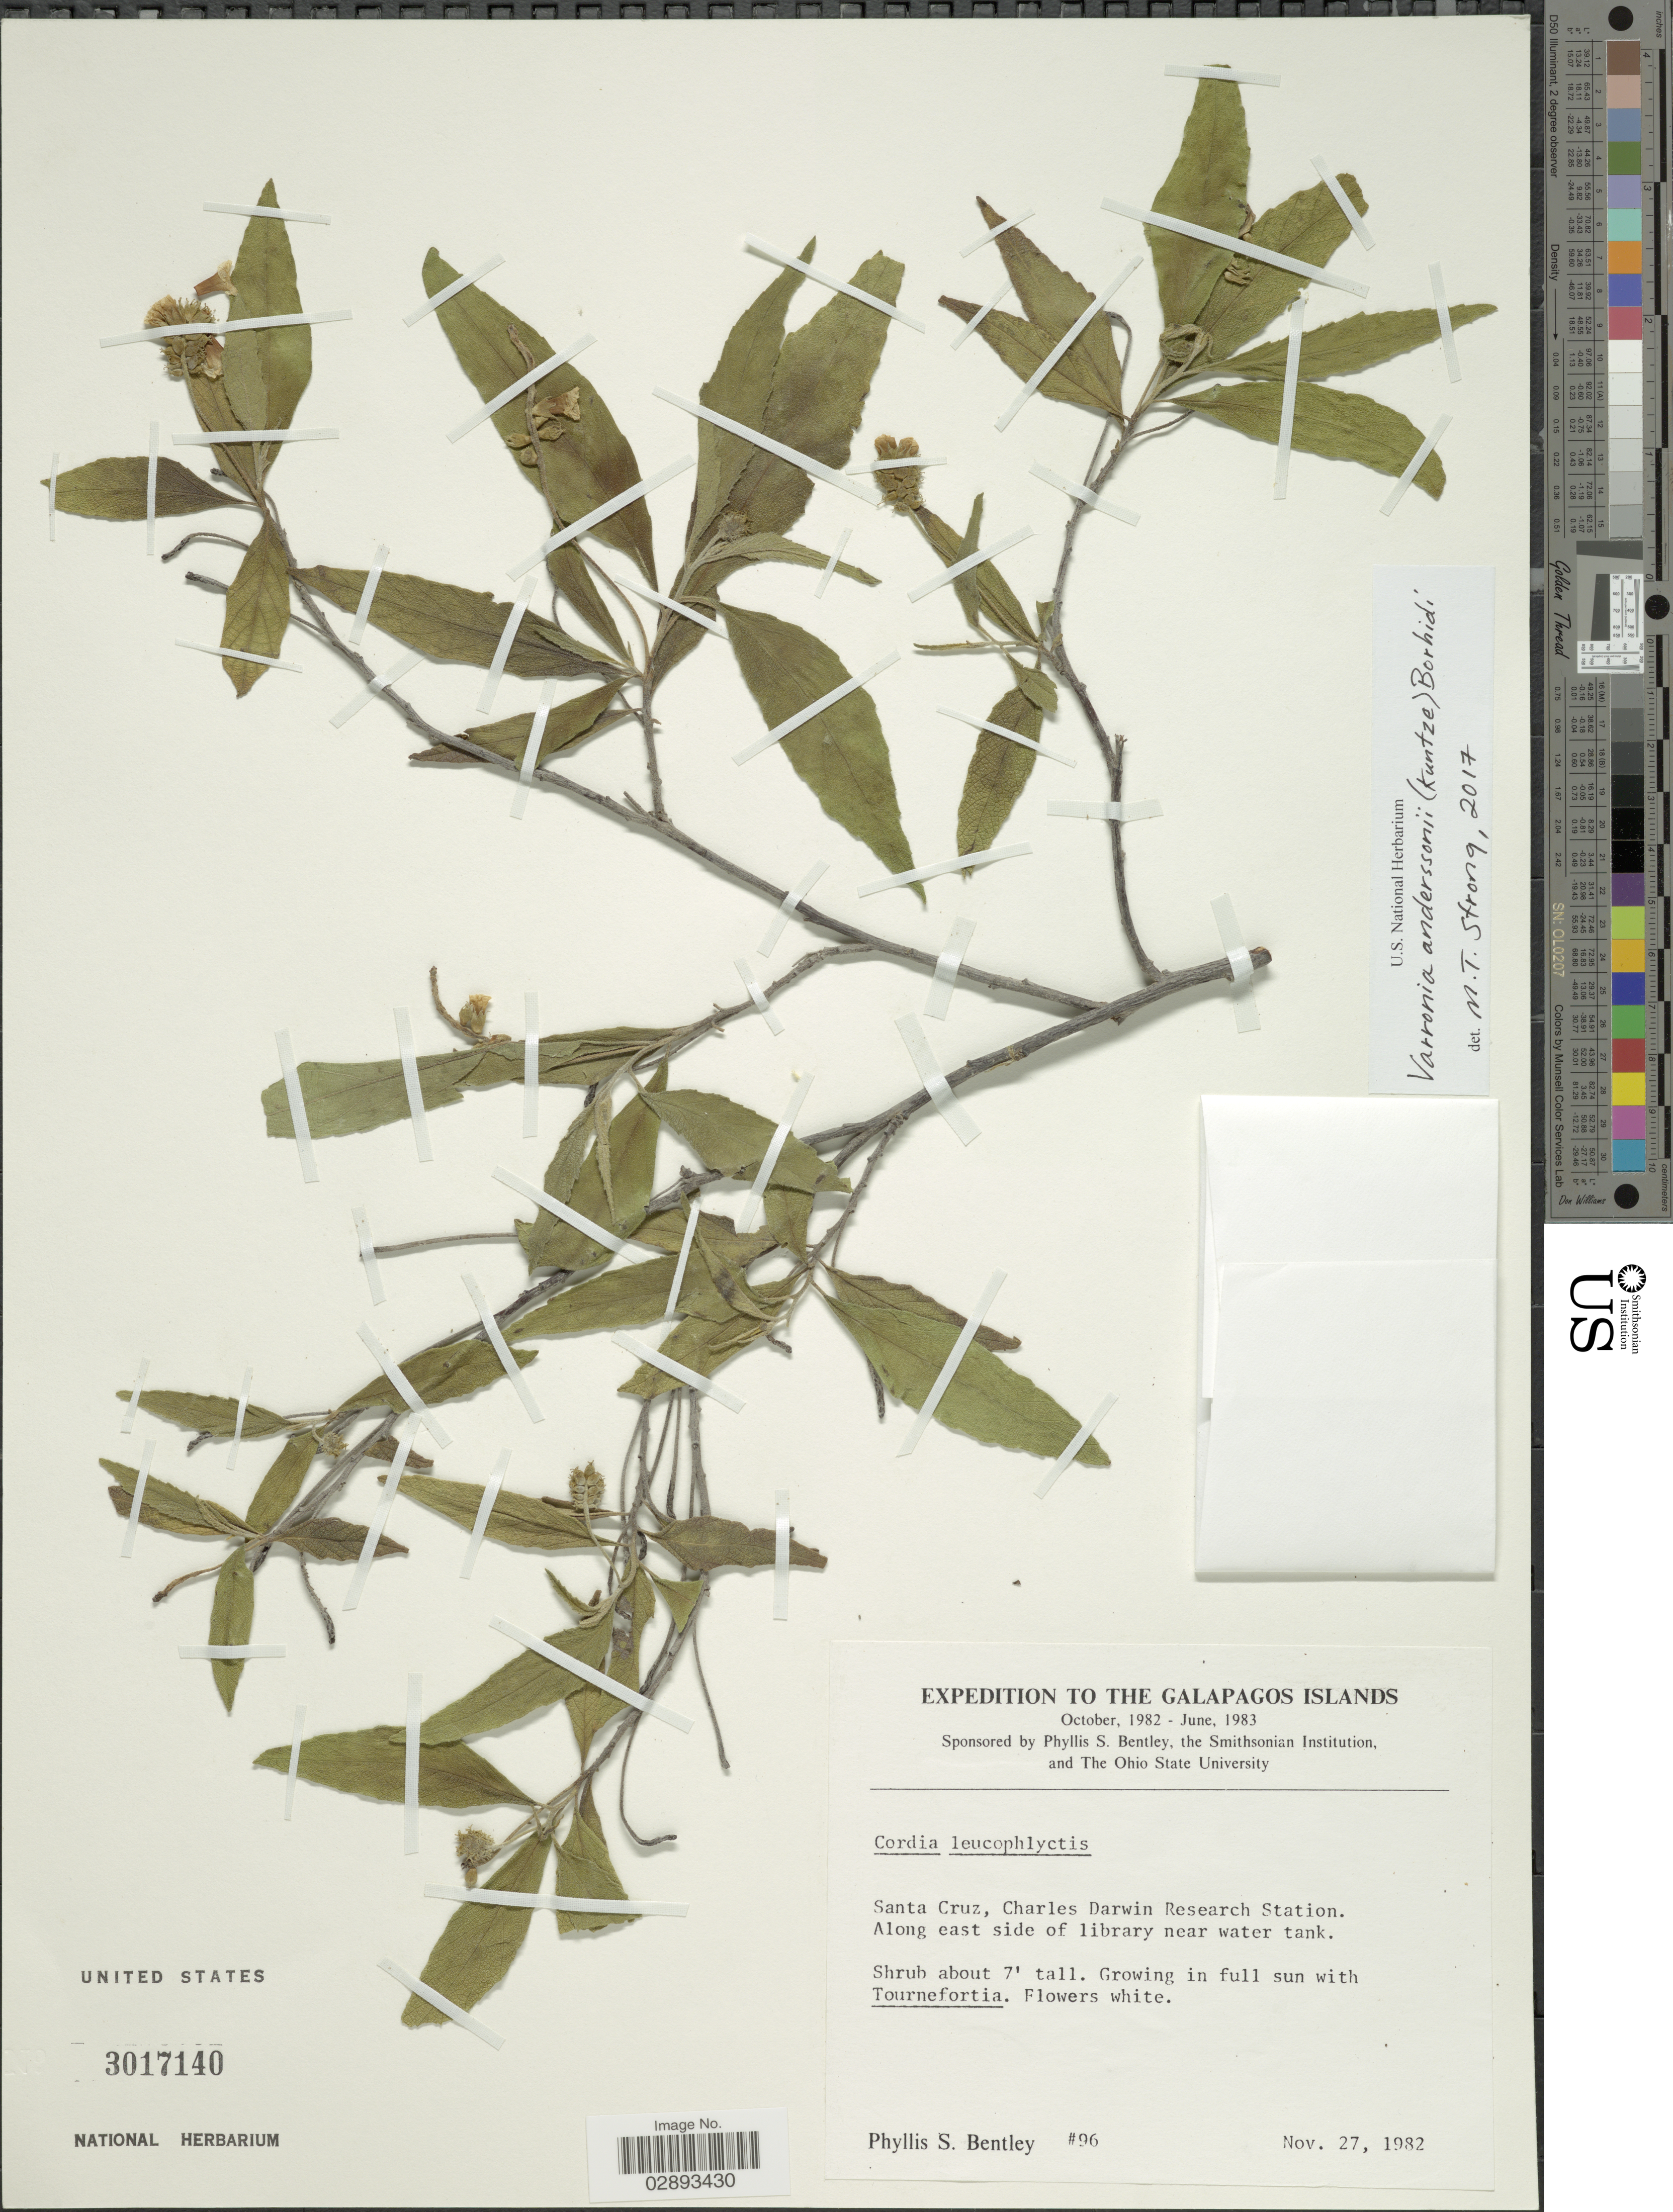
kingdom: Plantae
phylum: Tracheophyta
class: Magnoliopsida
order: Boraginales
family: Cordiaceae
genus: Varronia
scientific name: Varronia anderssonii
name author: (Kuntze) Borhidi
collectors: P. S. Bentley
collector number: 96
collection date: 1982-11-27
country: Ecuador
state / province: Colón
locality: The Galapagos Islands, Santa Cruz, Charles Darwin Research Station, Along east side of library near water tank.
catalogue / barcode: US 3017140